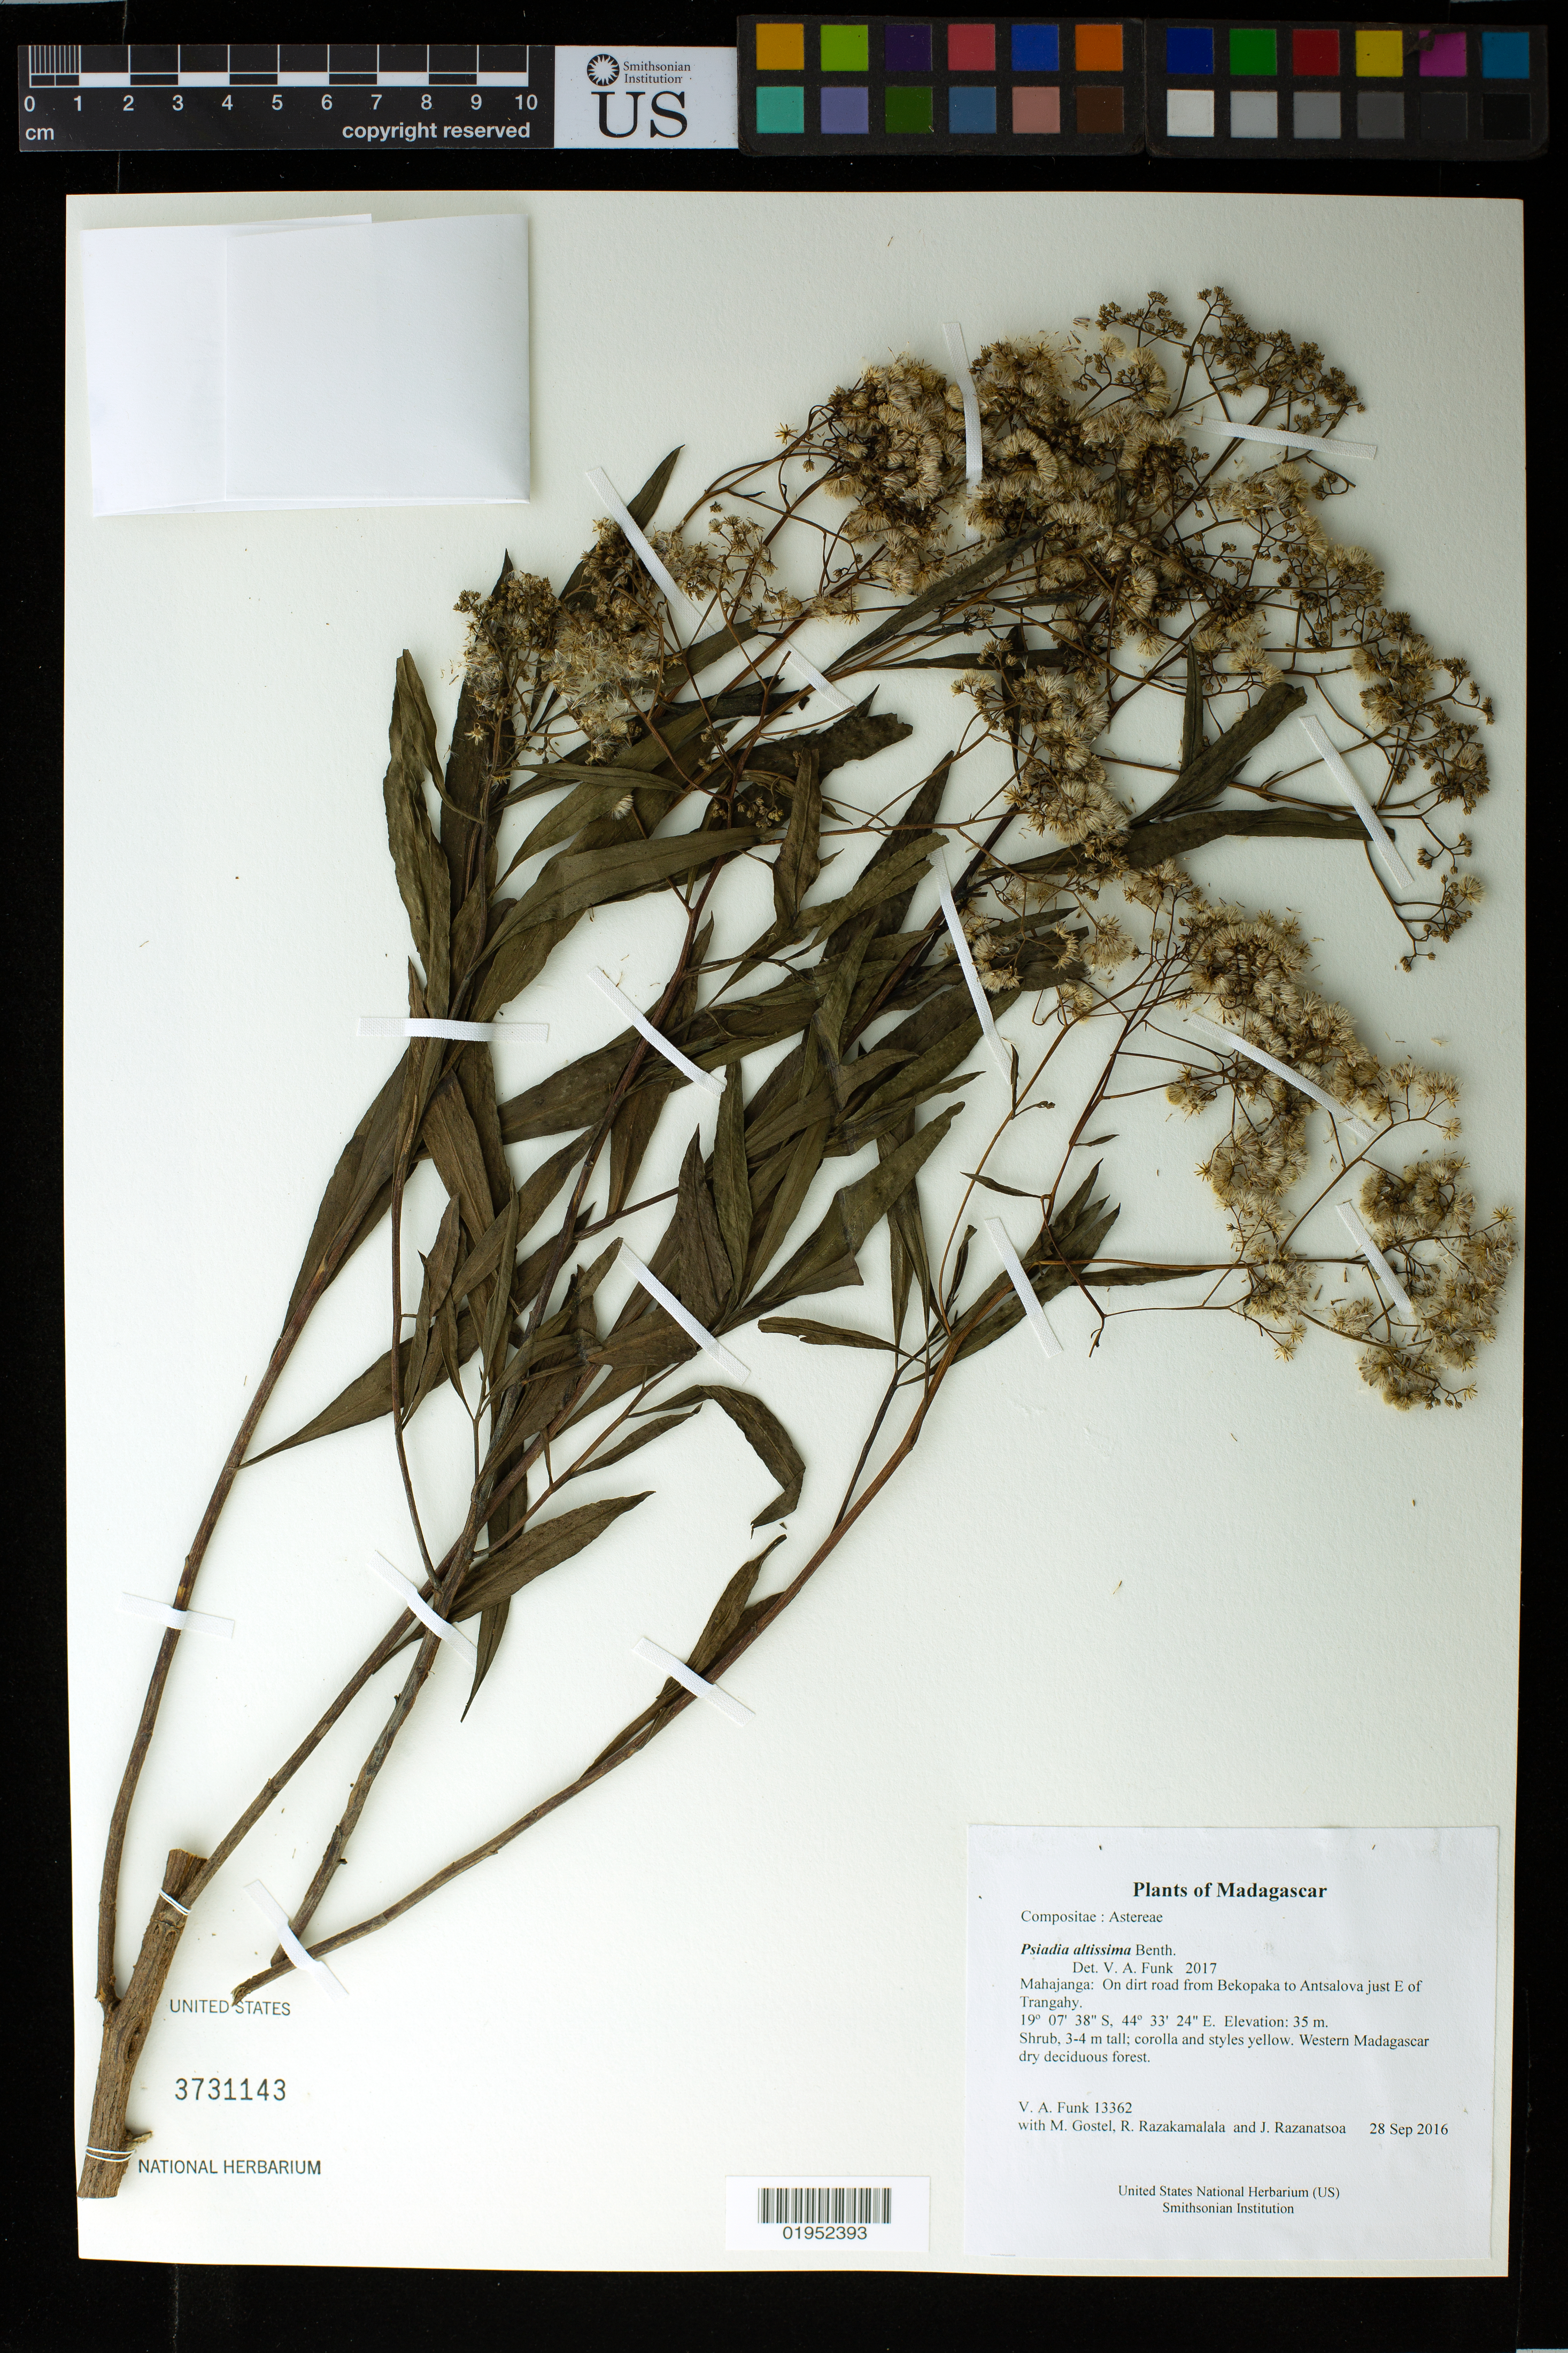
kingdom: Plantae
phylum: Tracheophyta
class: Magnoliopsida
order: Asterales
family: Asteraceae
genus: Psiadia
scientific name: Psiadia altissima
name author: Benth.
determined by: Funk, Vicki A., (BOT), Smithsonian Institution - National Museum of Natural History (UNITED STATES)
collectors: M. R. Gostel, R. Razakamalala & J. Razanatsoa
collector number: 13362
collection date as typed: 28 Sep 2016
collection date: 2016-09-28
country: Madagascar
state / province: Melaky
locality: On dirt road from Bekopaka to Antsalova just E of Trangahy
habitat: Western Madagascar dry deciduous forest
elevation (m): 35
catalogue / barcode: US 3731143